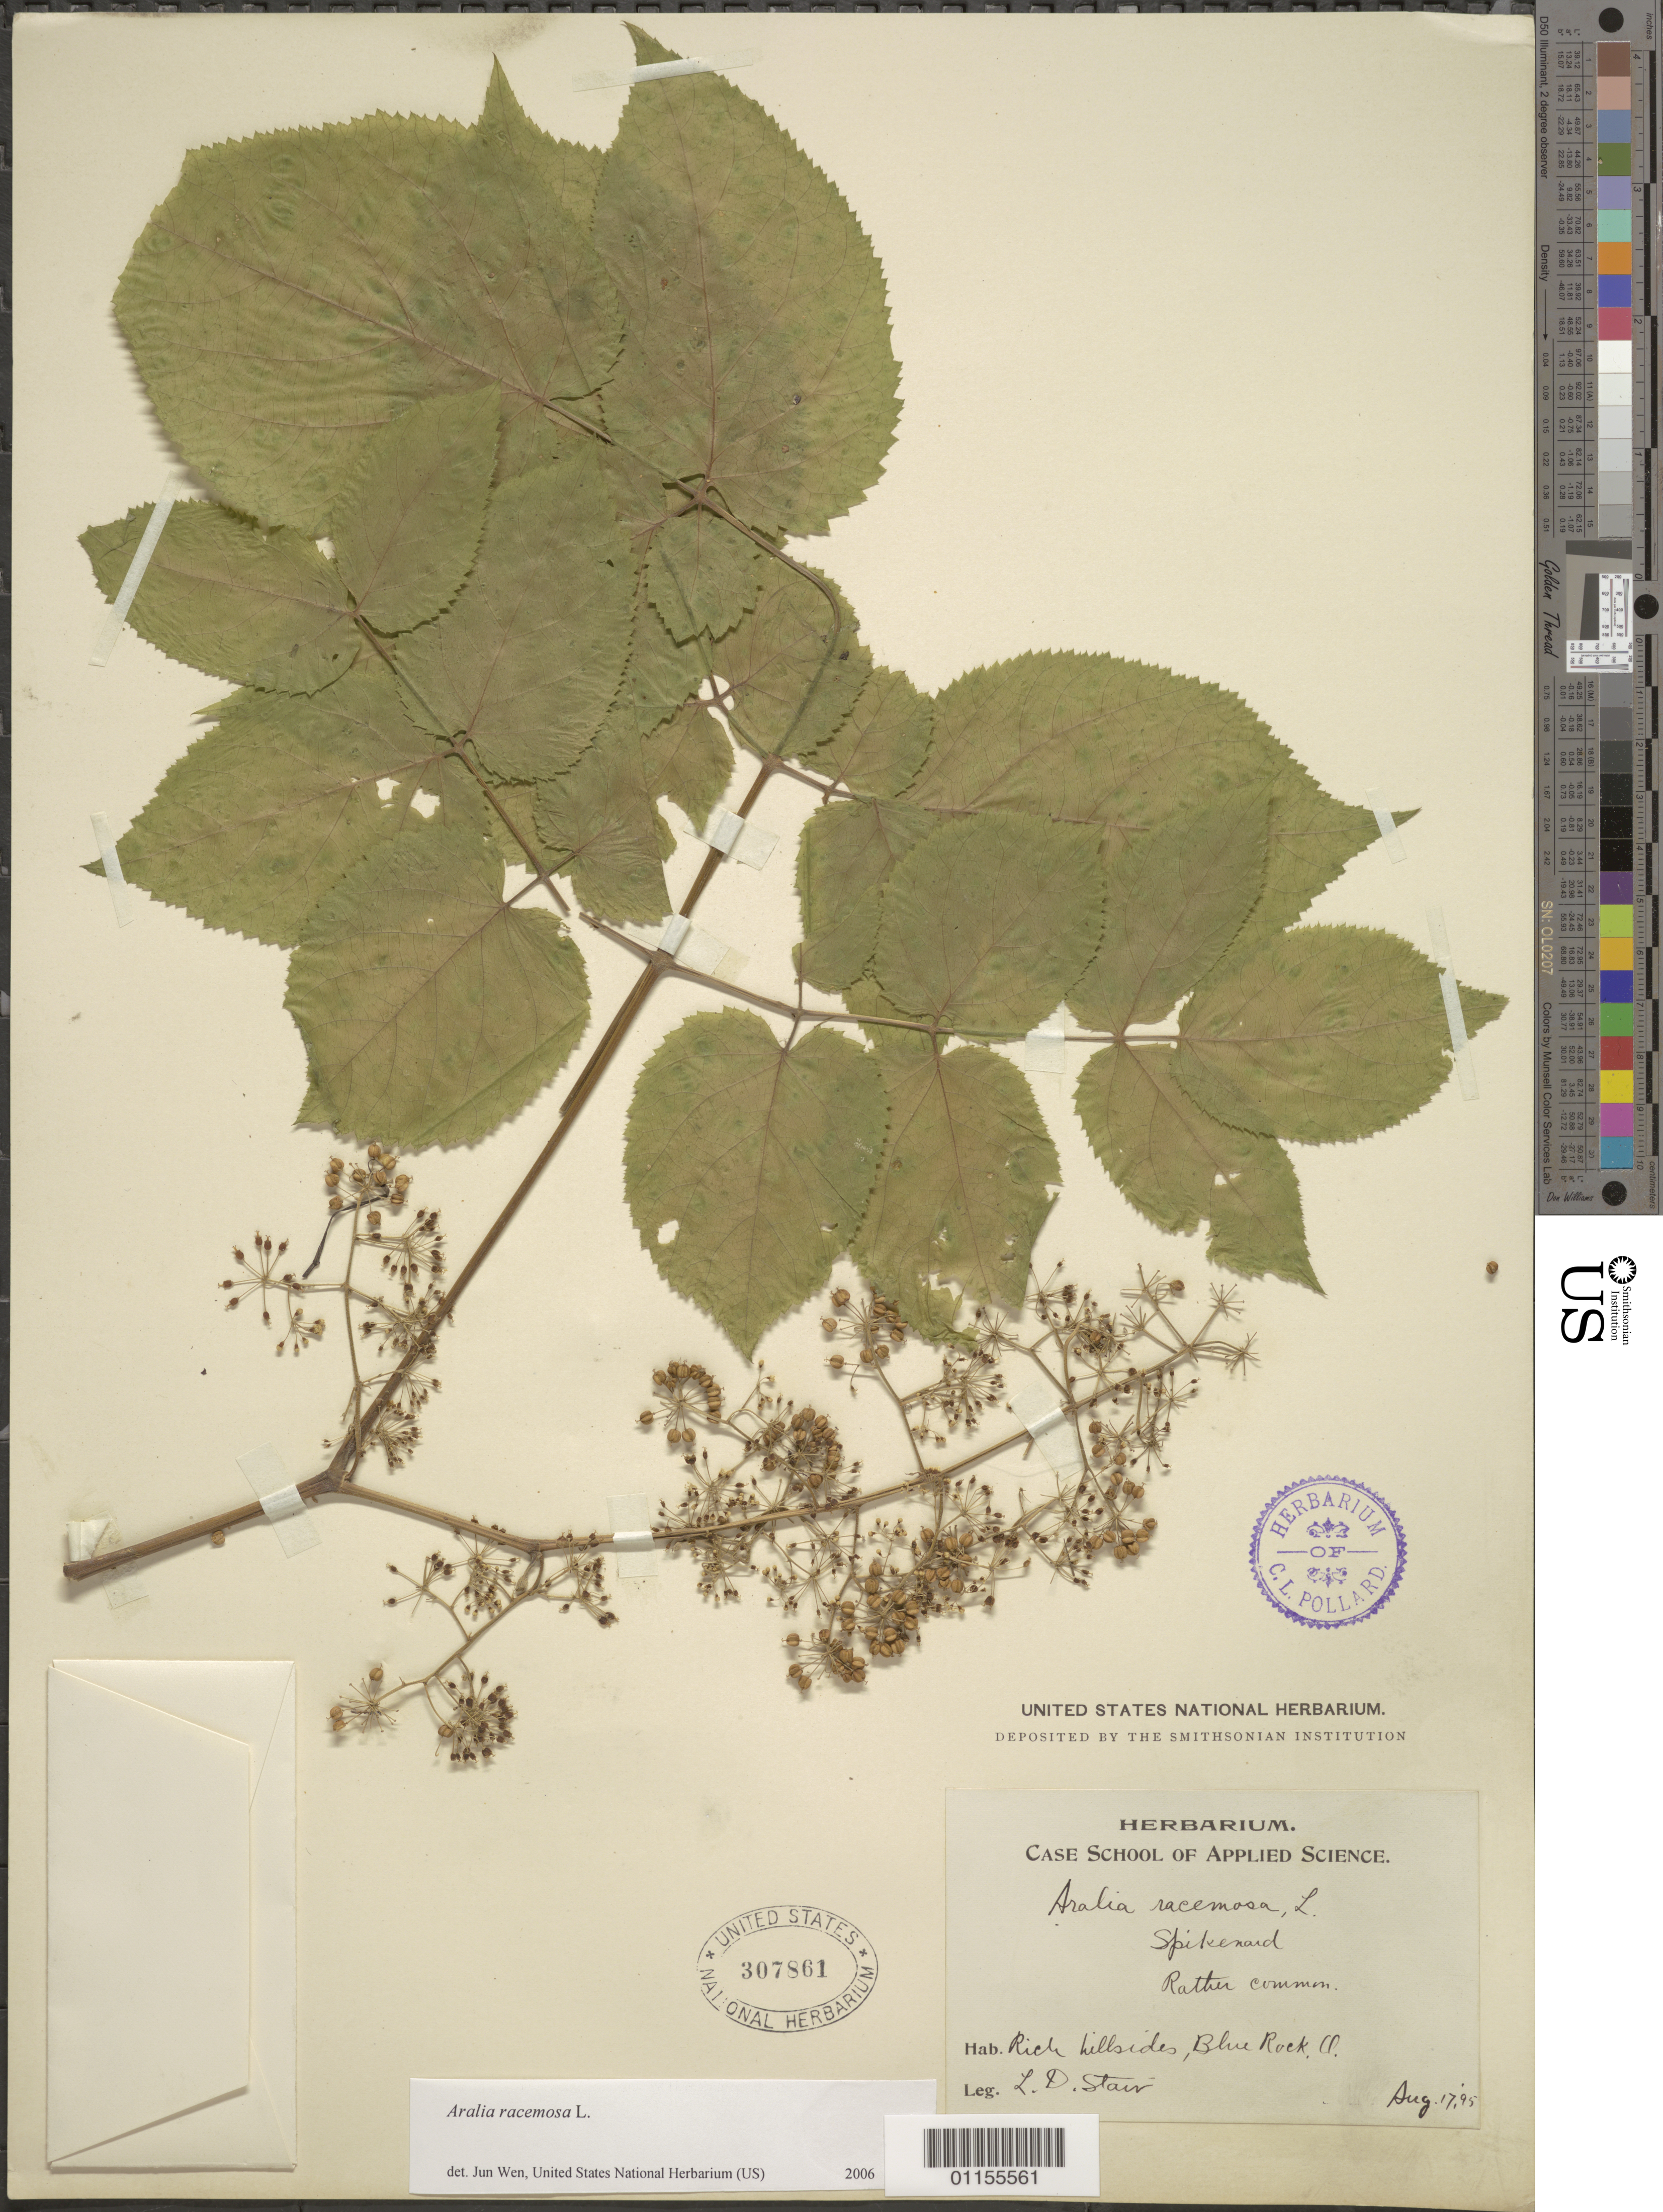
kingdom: Plantae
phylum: Tracheophyta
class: Magnoliopsida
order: Apiales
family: Araliaceae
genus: Aralia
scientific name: Aralia racemosa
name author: L.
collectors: L. Stair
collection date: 1895-08-17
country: United States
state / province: Ohio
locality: Blue Rock.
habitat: Rich hillsides. Common.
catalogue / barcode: US 307861